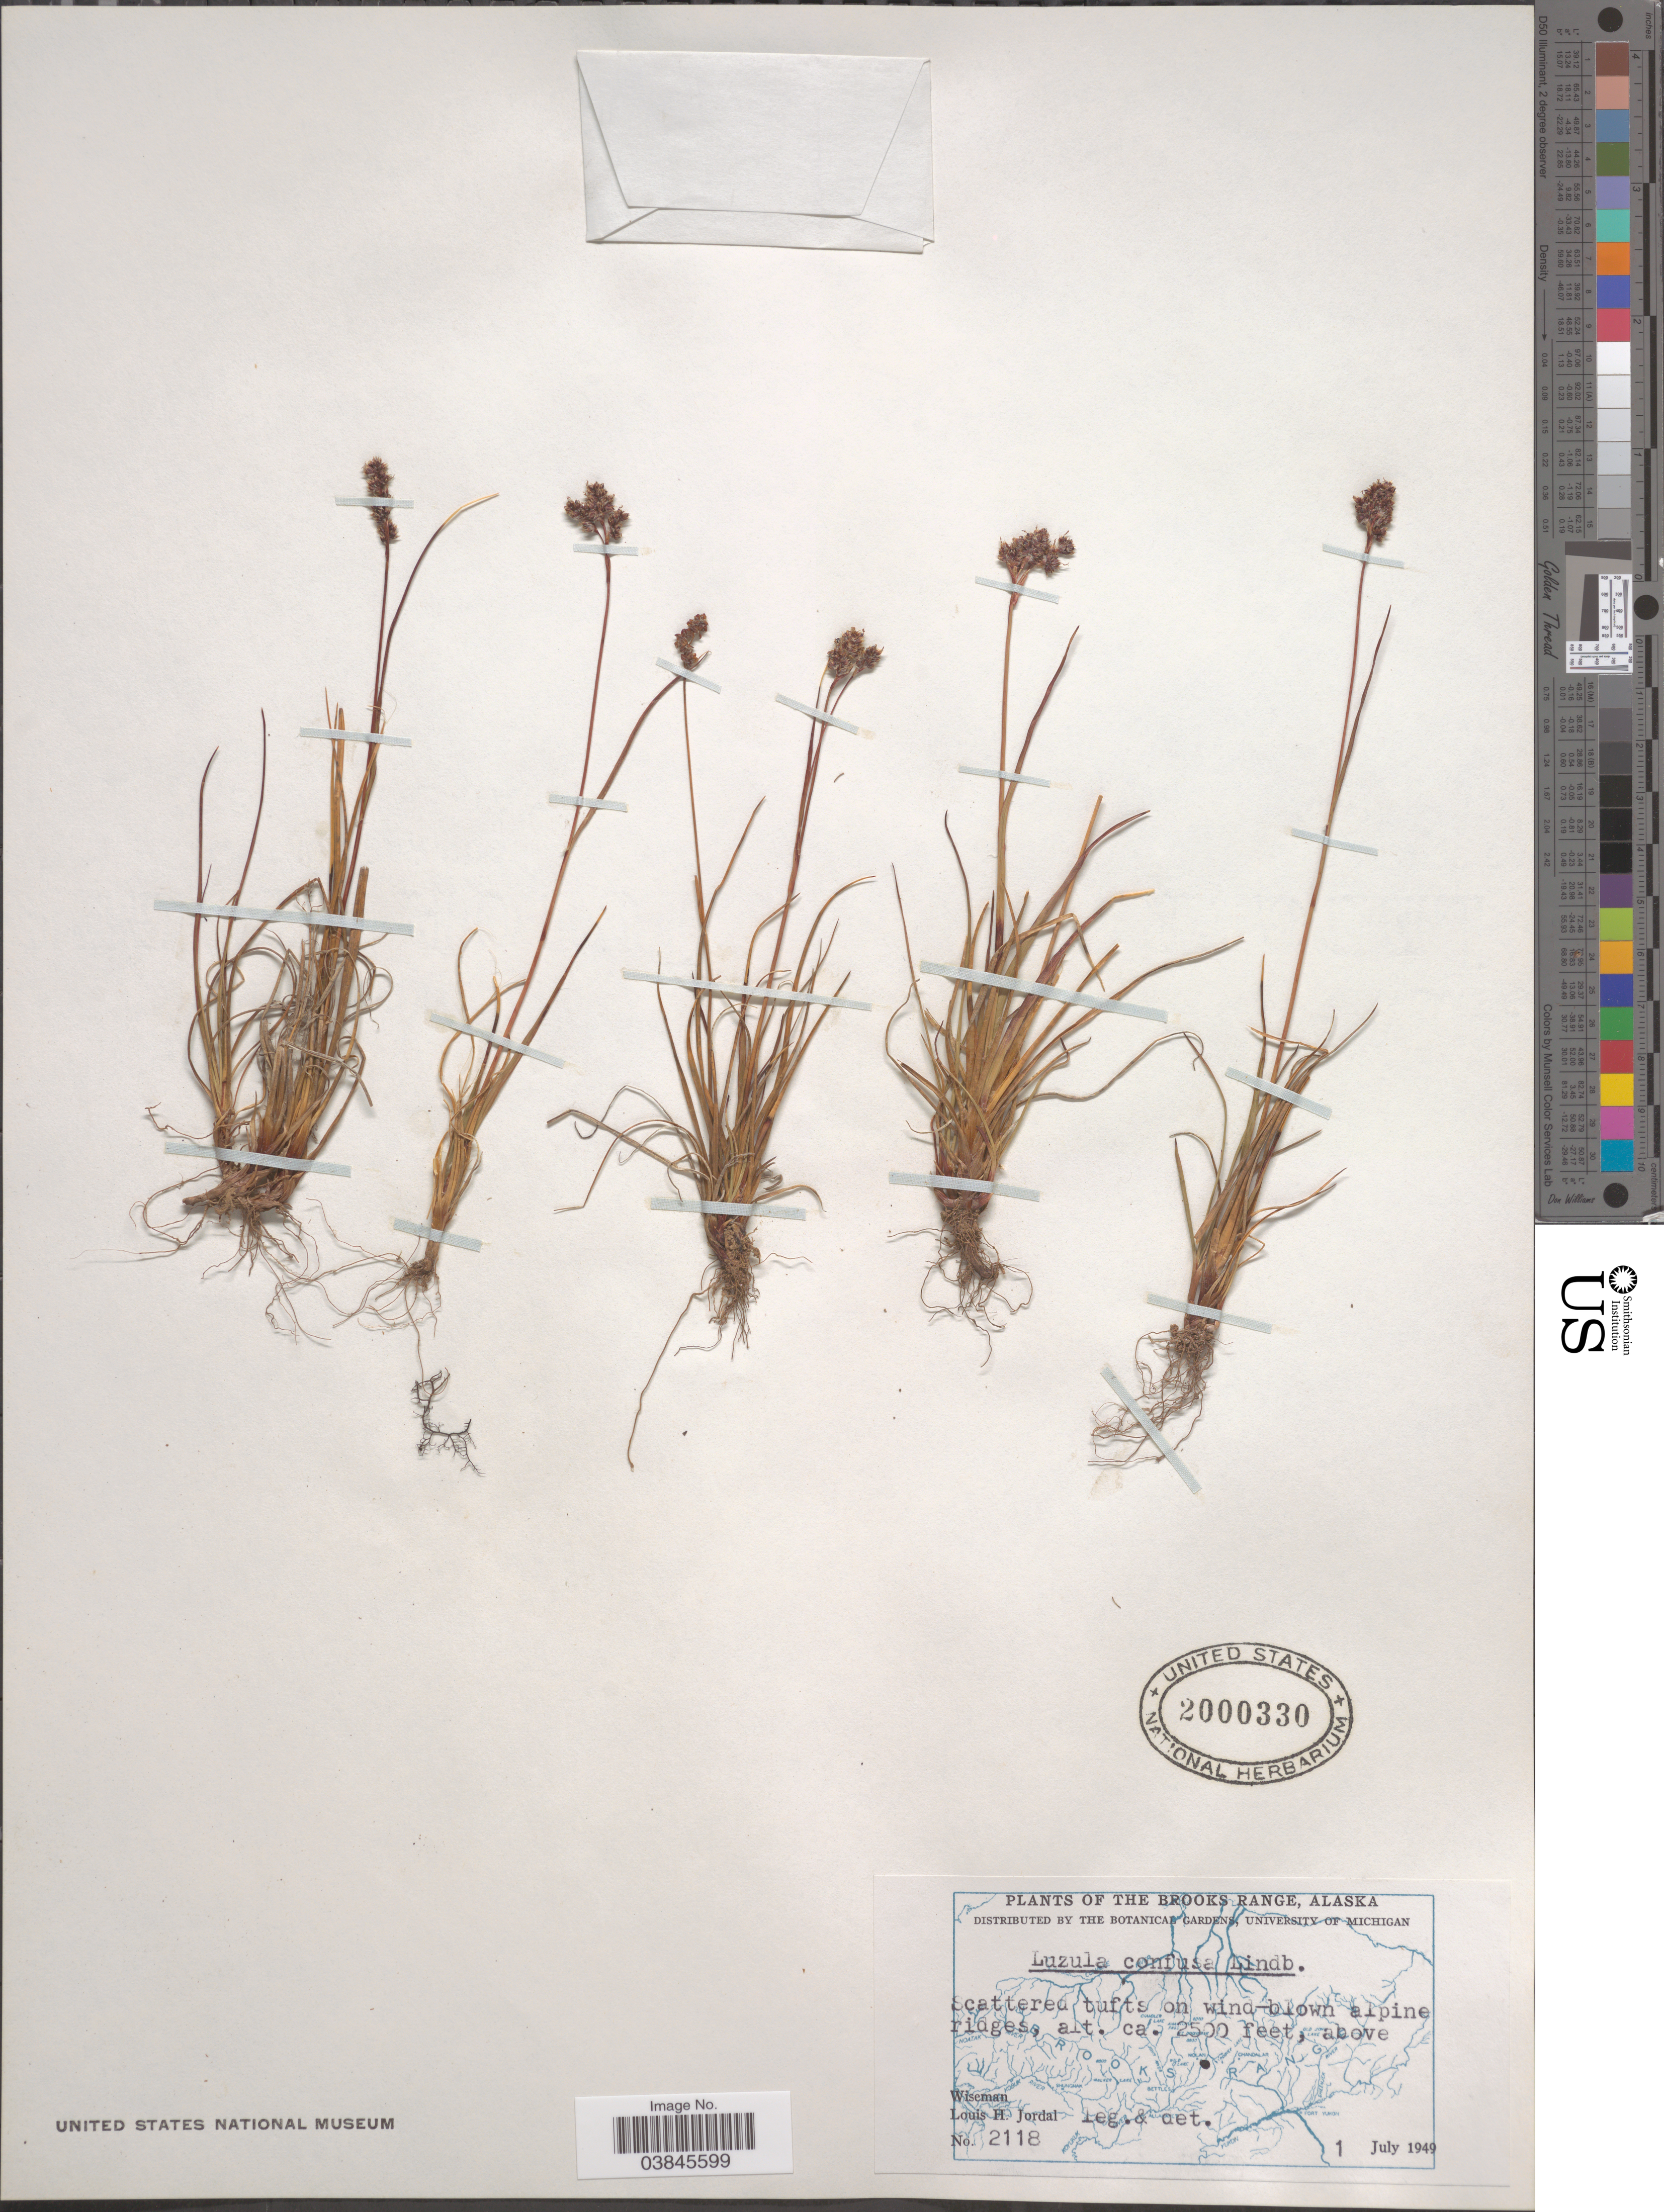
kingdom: Plantae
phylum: Tracheophyta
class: Liliopsida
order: Poales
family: Juncaceae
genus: Luzula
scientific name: Luzula confusa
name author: Lindeb.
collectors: L. Jordal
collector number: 2118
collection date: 1949-07-01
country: United States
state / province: Alaska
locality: Brooks Range. Scattered tufts on wind-blown alpine ridges, above Wiseman.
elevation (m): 762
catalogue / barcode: US 2000330